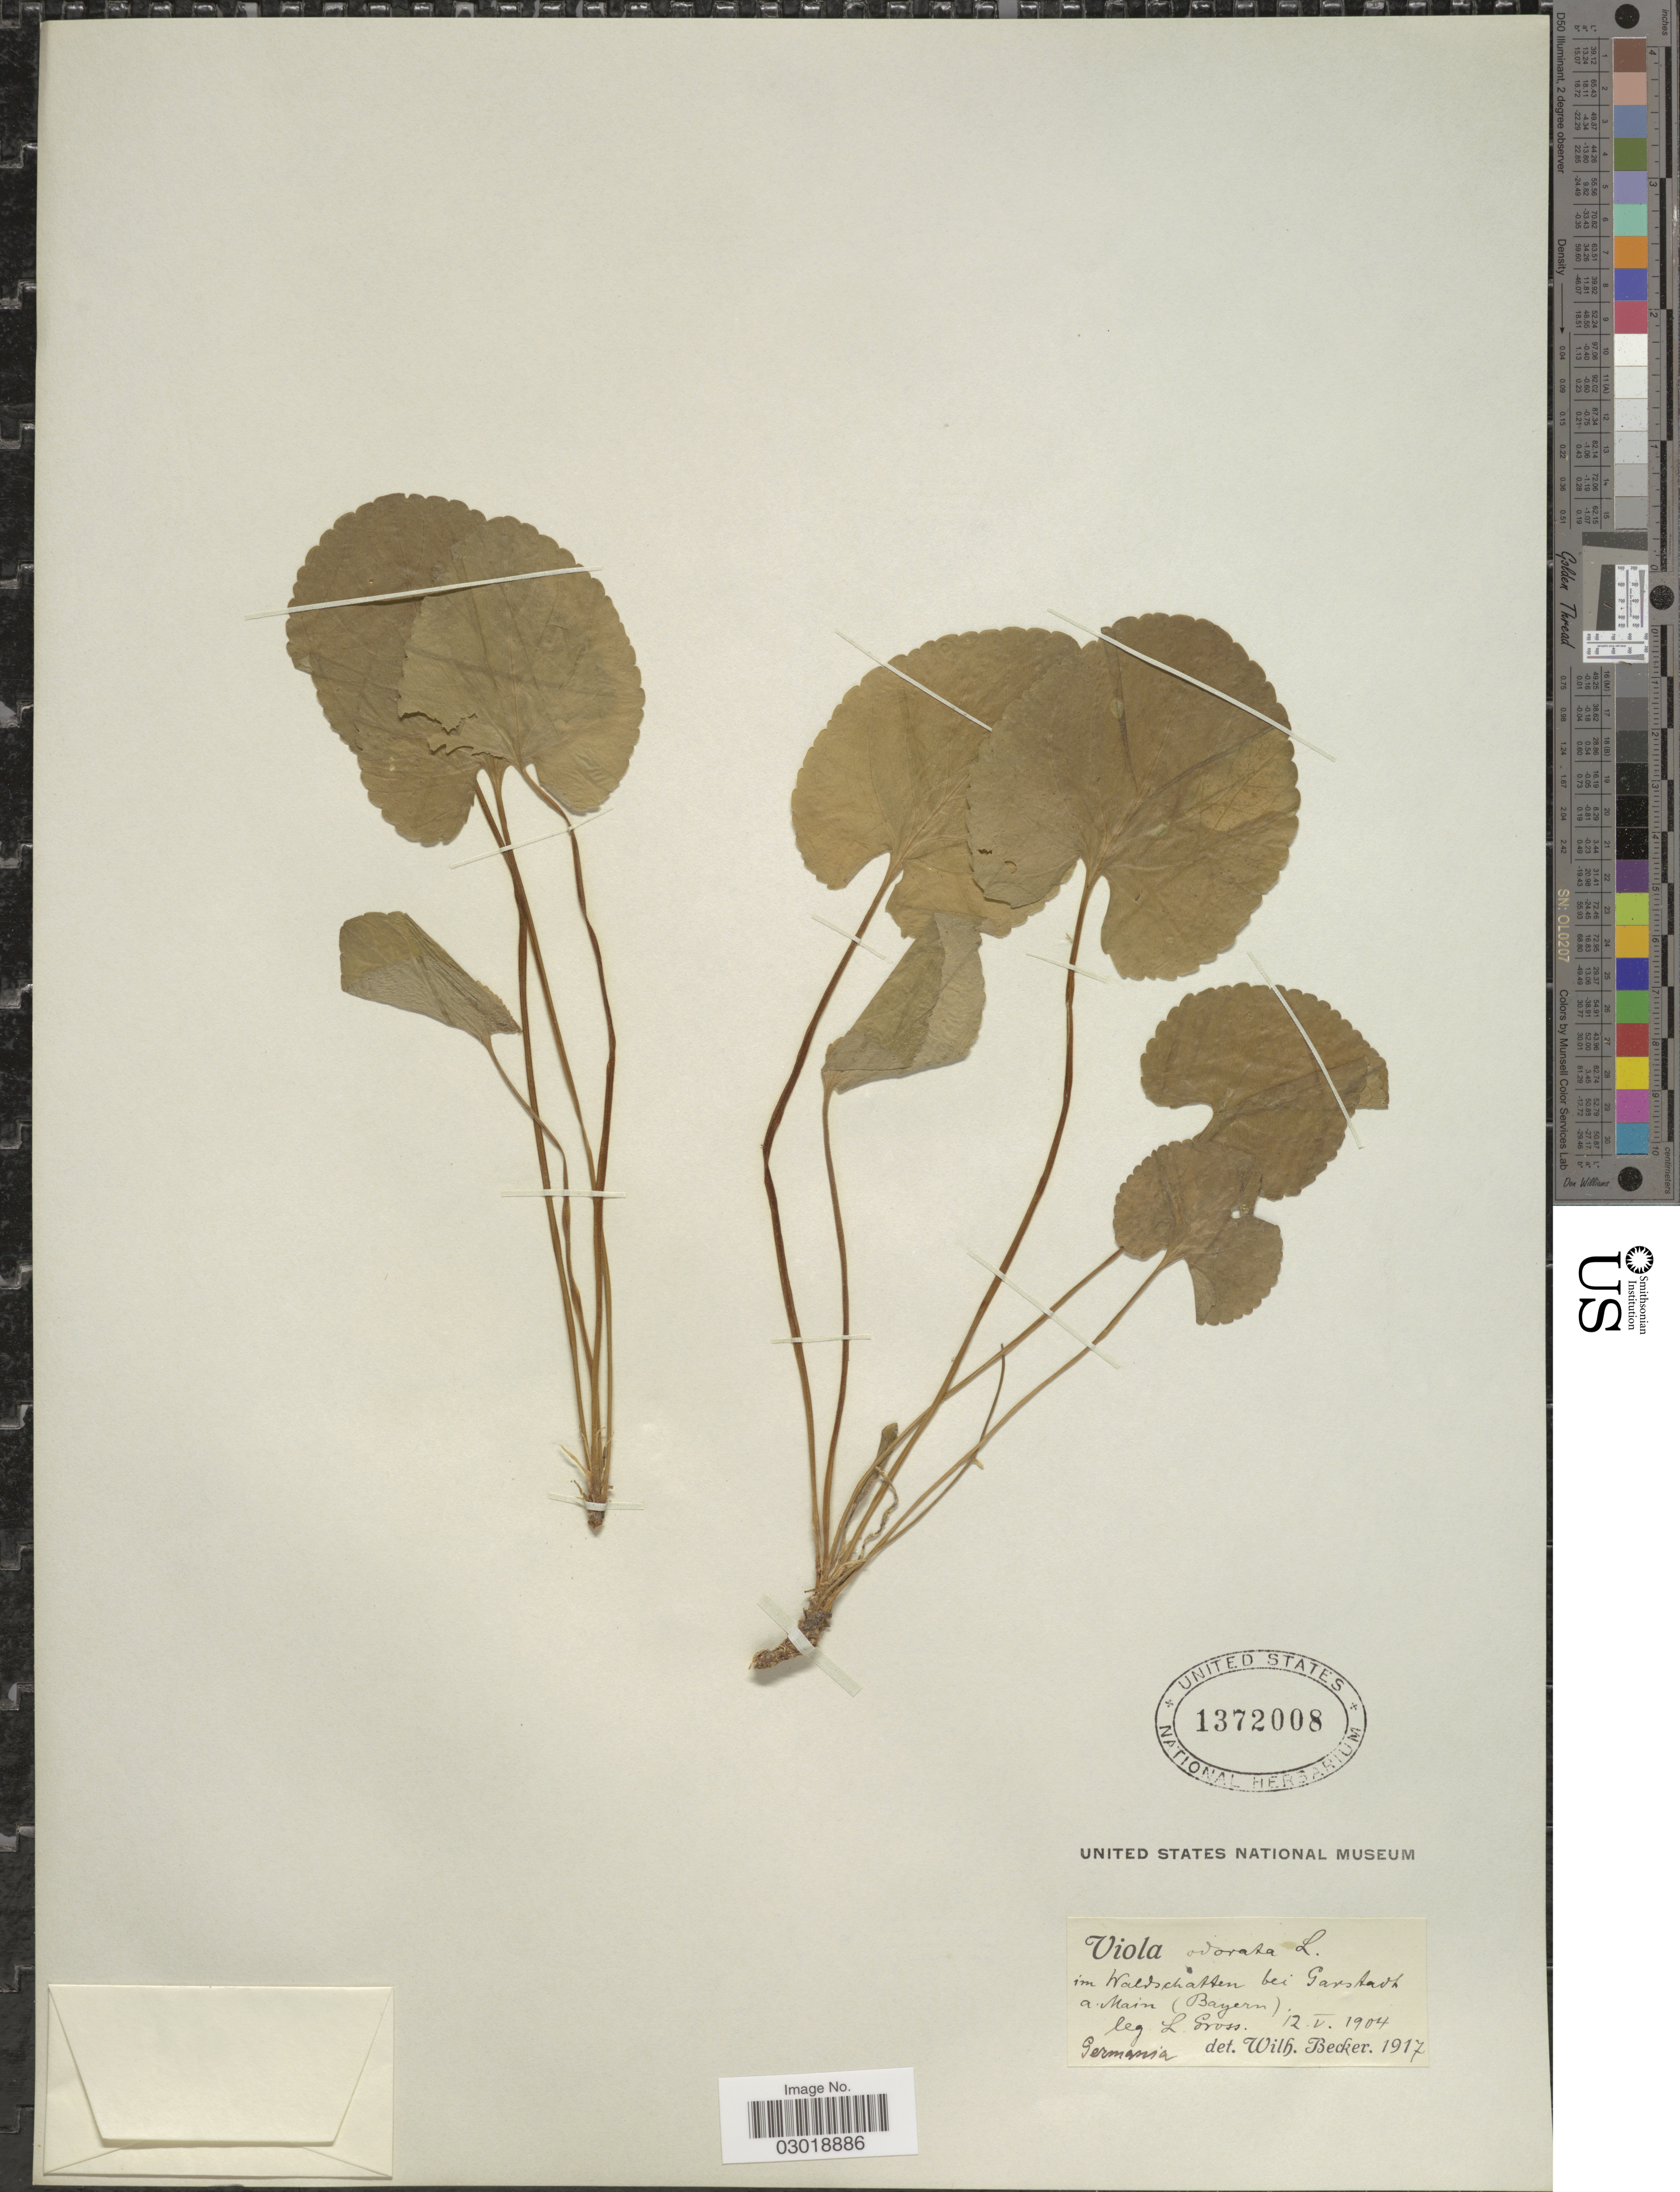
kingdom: Plantae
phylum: Tracheophyta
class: Magnoliopsida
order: Malpighiales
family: Violaceae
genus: Viola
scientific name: Viola odorata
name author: L.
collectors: L. Gross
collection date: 1904-05-12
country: Germany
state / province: Bayern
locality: Im Waldschatten bei Garstadt a Main.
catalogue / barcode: US 1372008